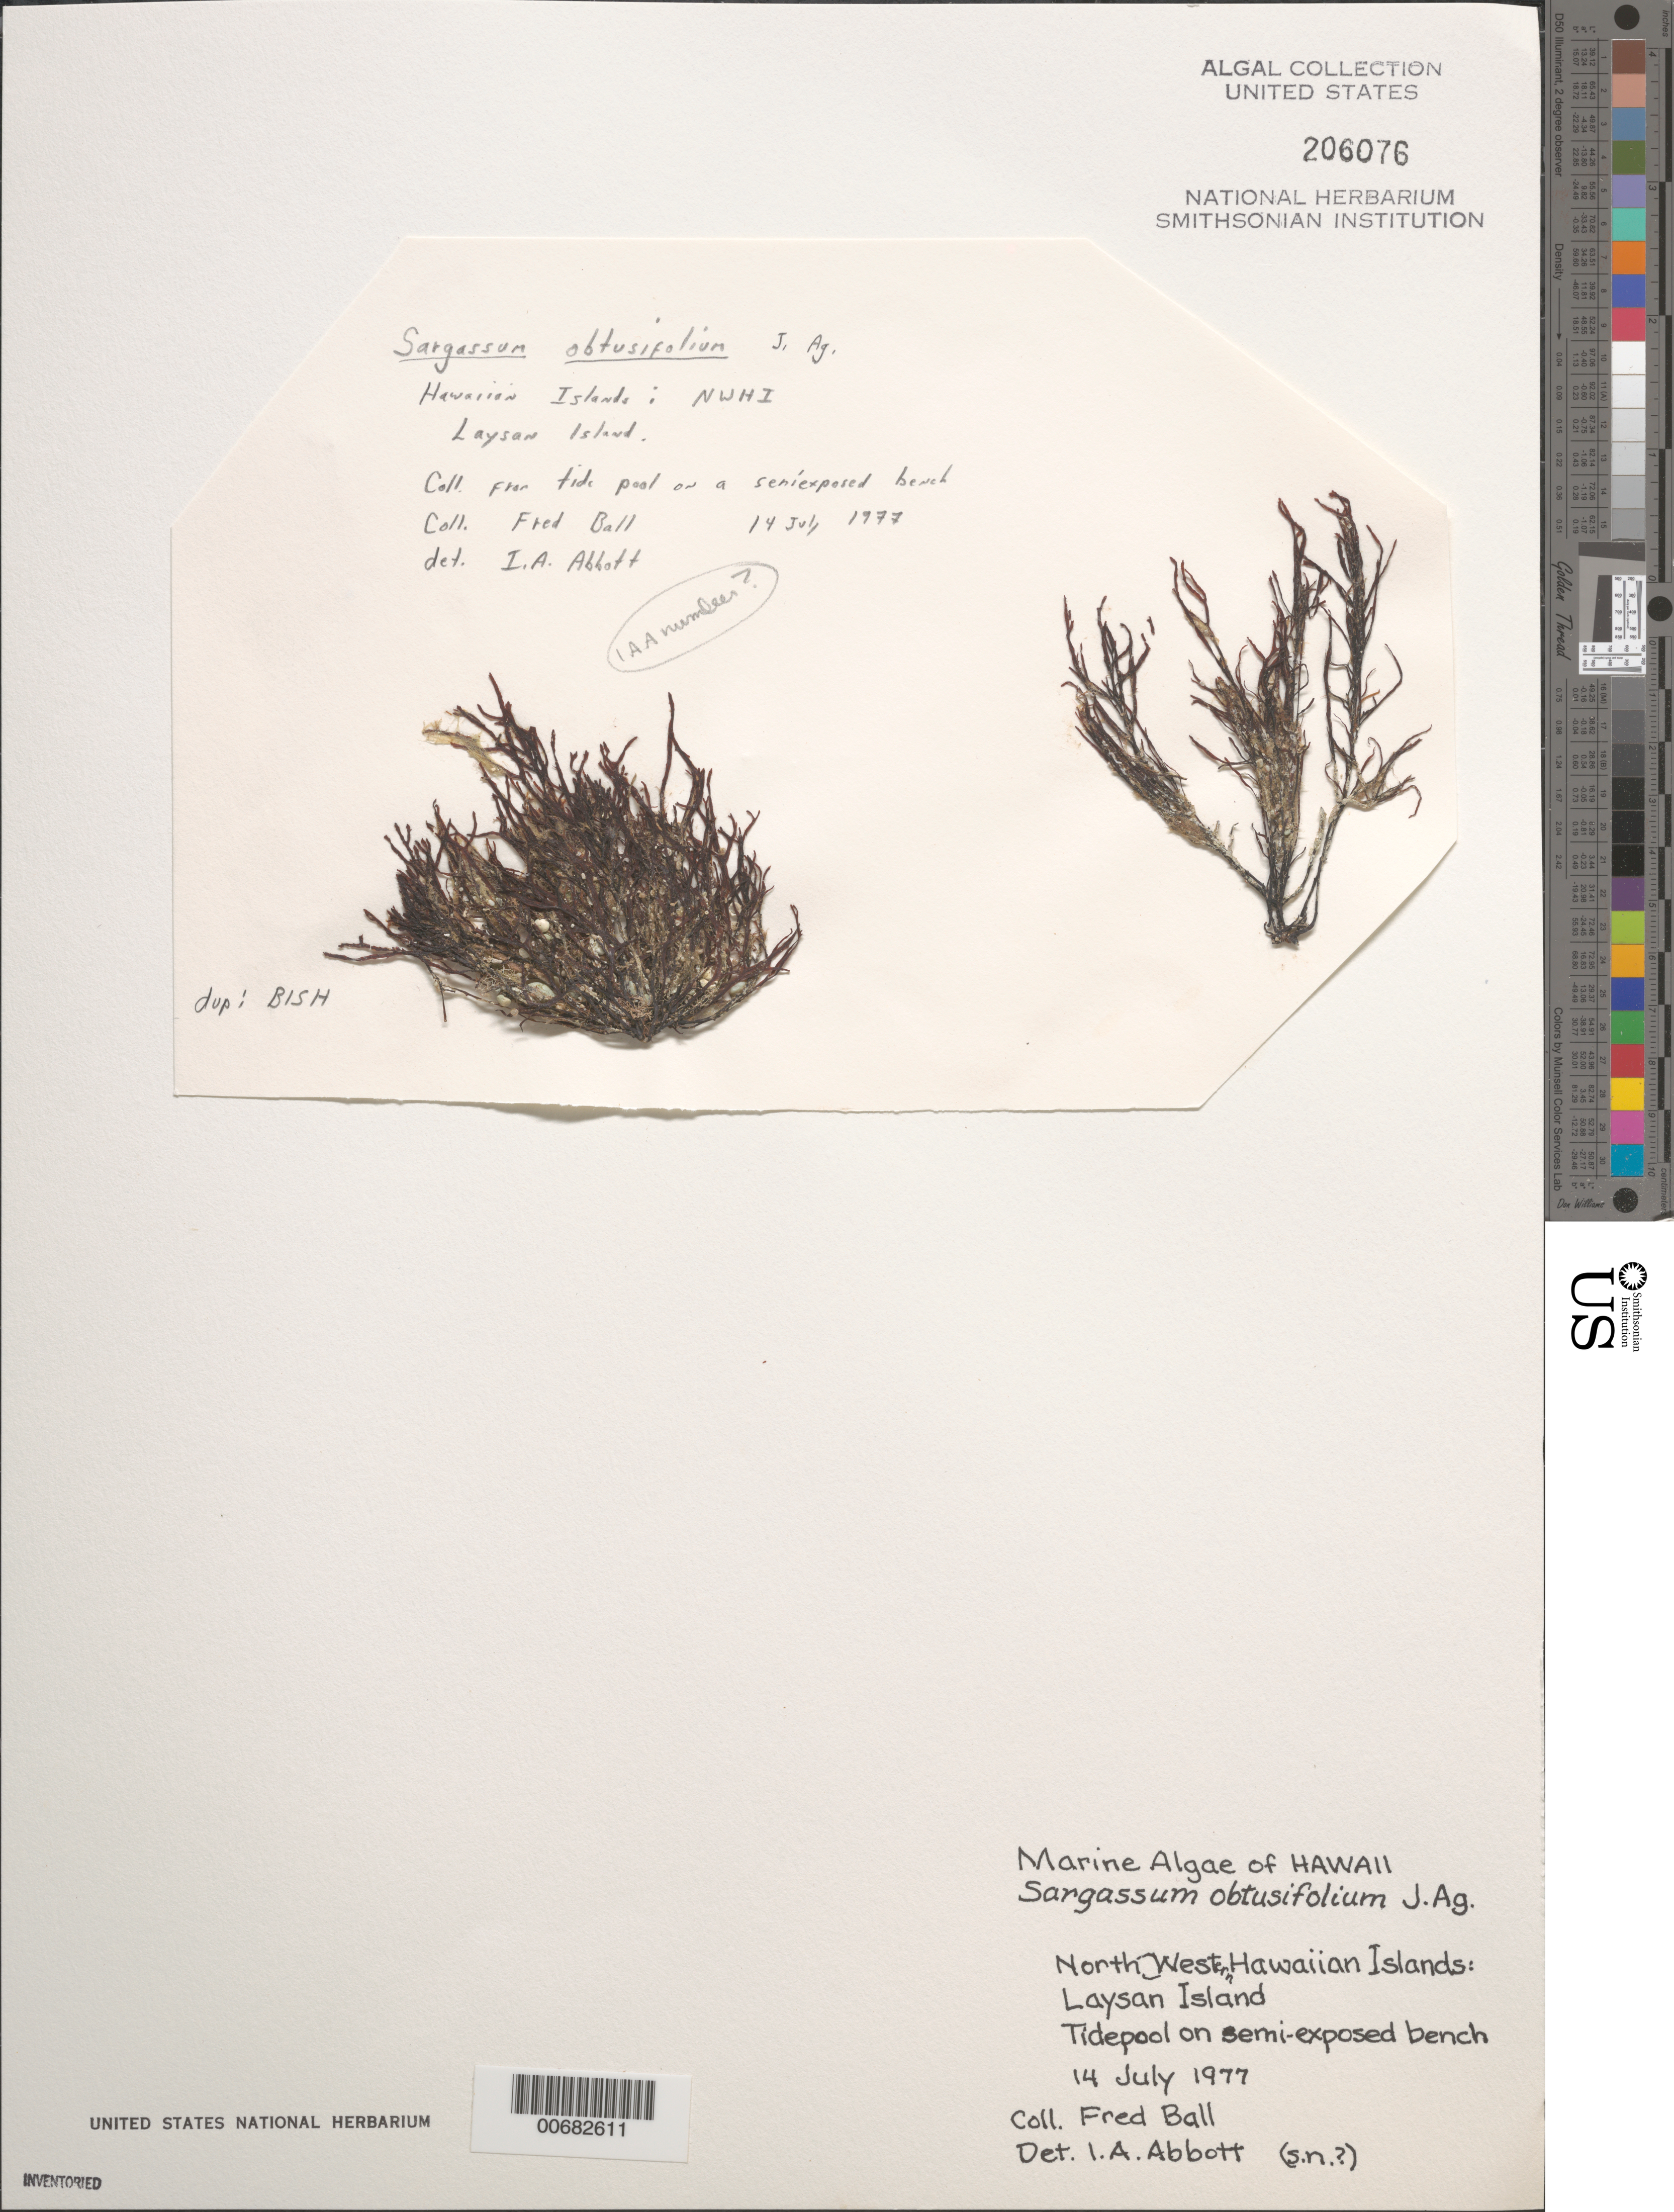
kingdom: Chromista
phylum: Ochrophyta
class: Phaeophyceae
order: Fucales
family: Sargassaceae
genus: Sargassum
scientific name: Sargassum obtusifolium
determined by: Abbott, Isabella A.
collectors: F. Ball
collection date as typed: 14 Jul 1977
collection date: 1977-07-14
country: United States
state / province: Hawaii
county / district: Honolulu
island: Laysan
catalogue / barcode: US 206076